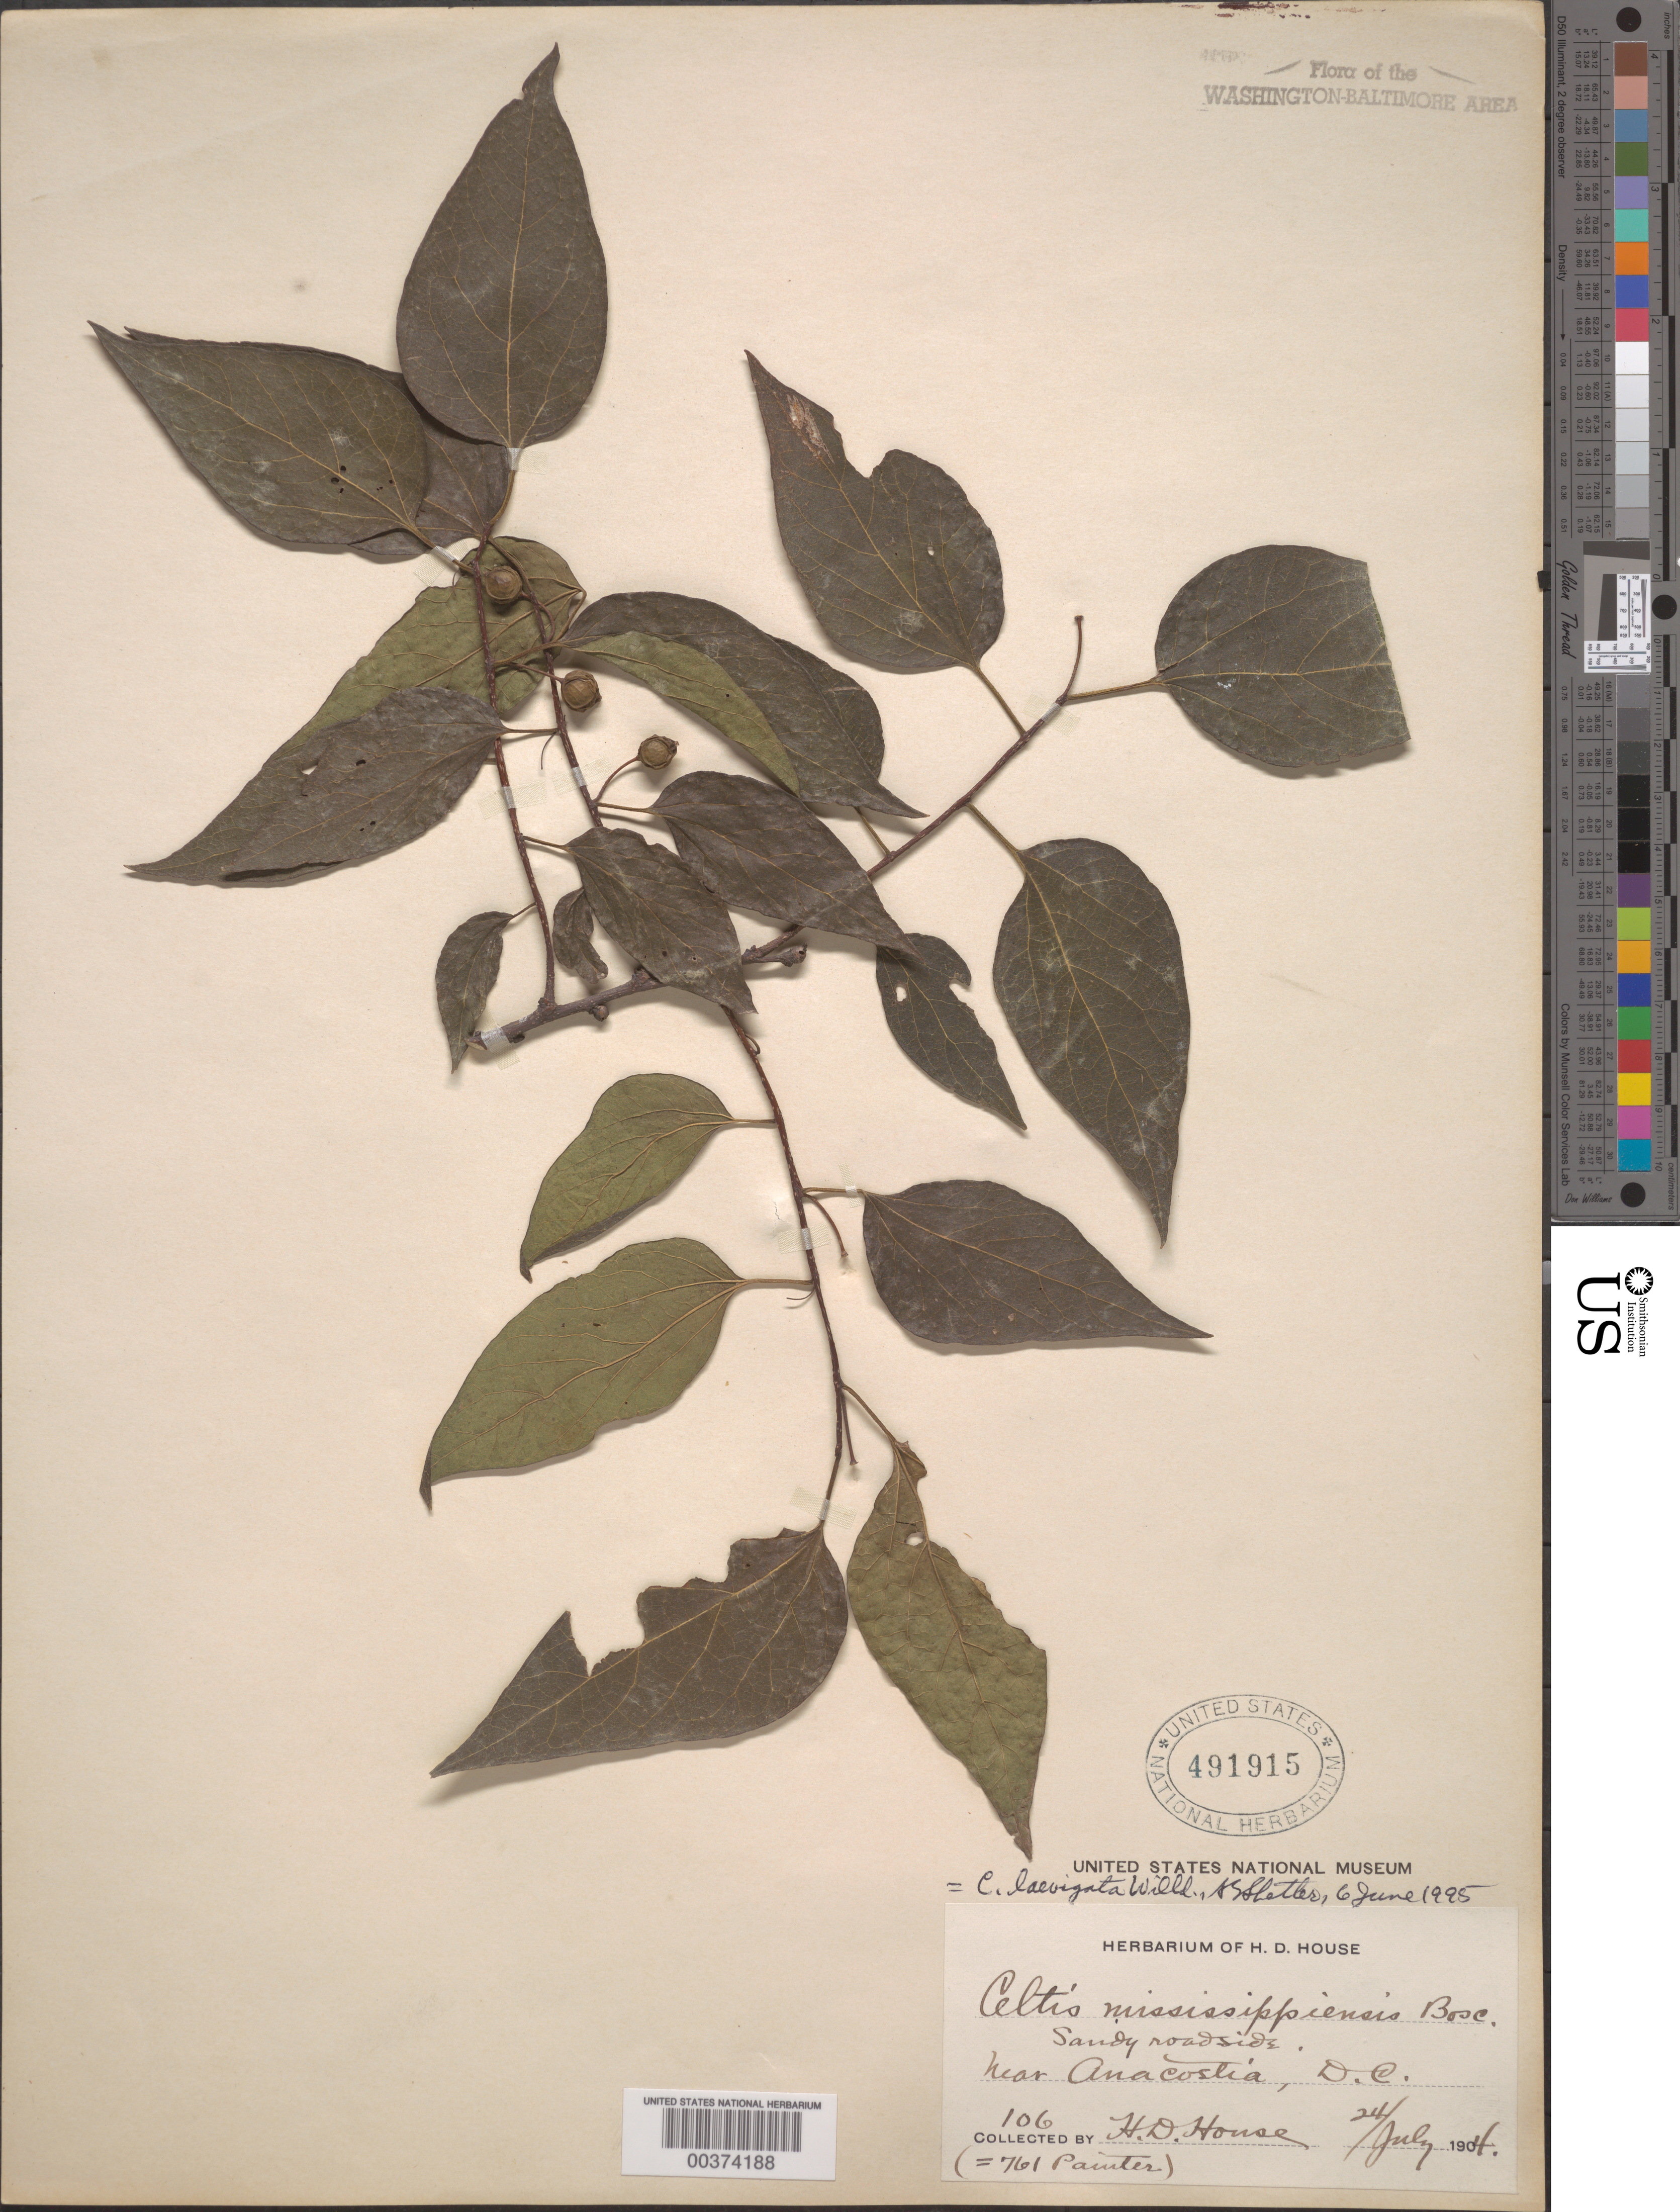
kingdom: Plantae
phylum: Tracheophyta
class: Magnoliopsida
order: Rosales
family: Cannabaceae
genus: Celtis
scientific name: Celtis laevigata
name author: Willd.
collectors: H. D. House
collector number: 106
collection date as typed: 24 Jul 1904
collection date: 1904-07-24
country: United States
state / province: District of Columbia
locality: Anacostia vicinity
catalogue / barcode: US 491915